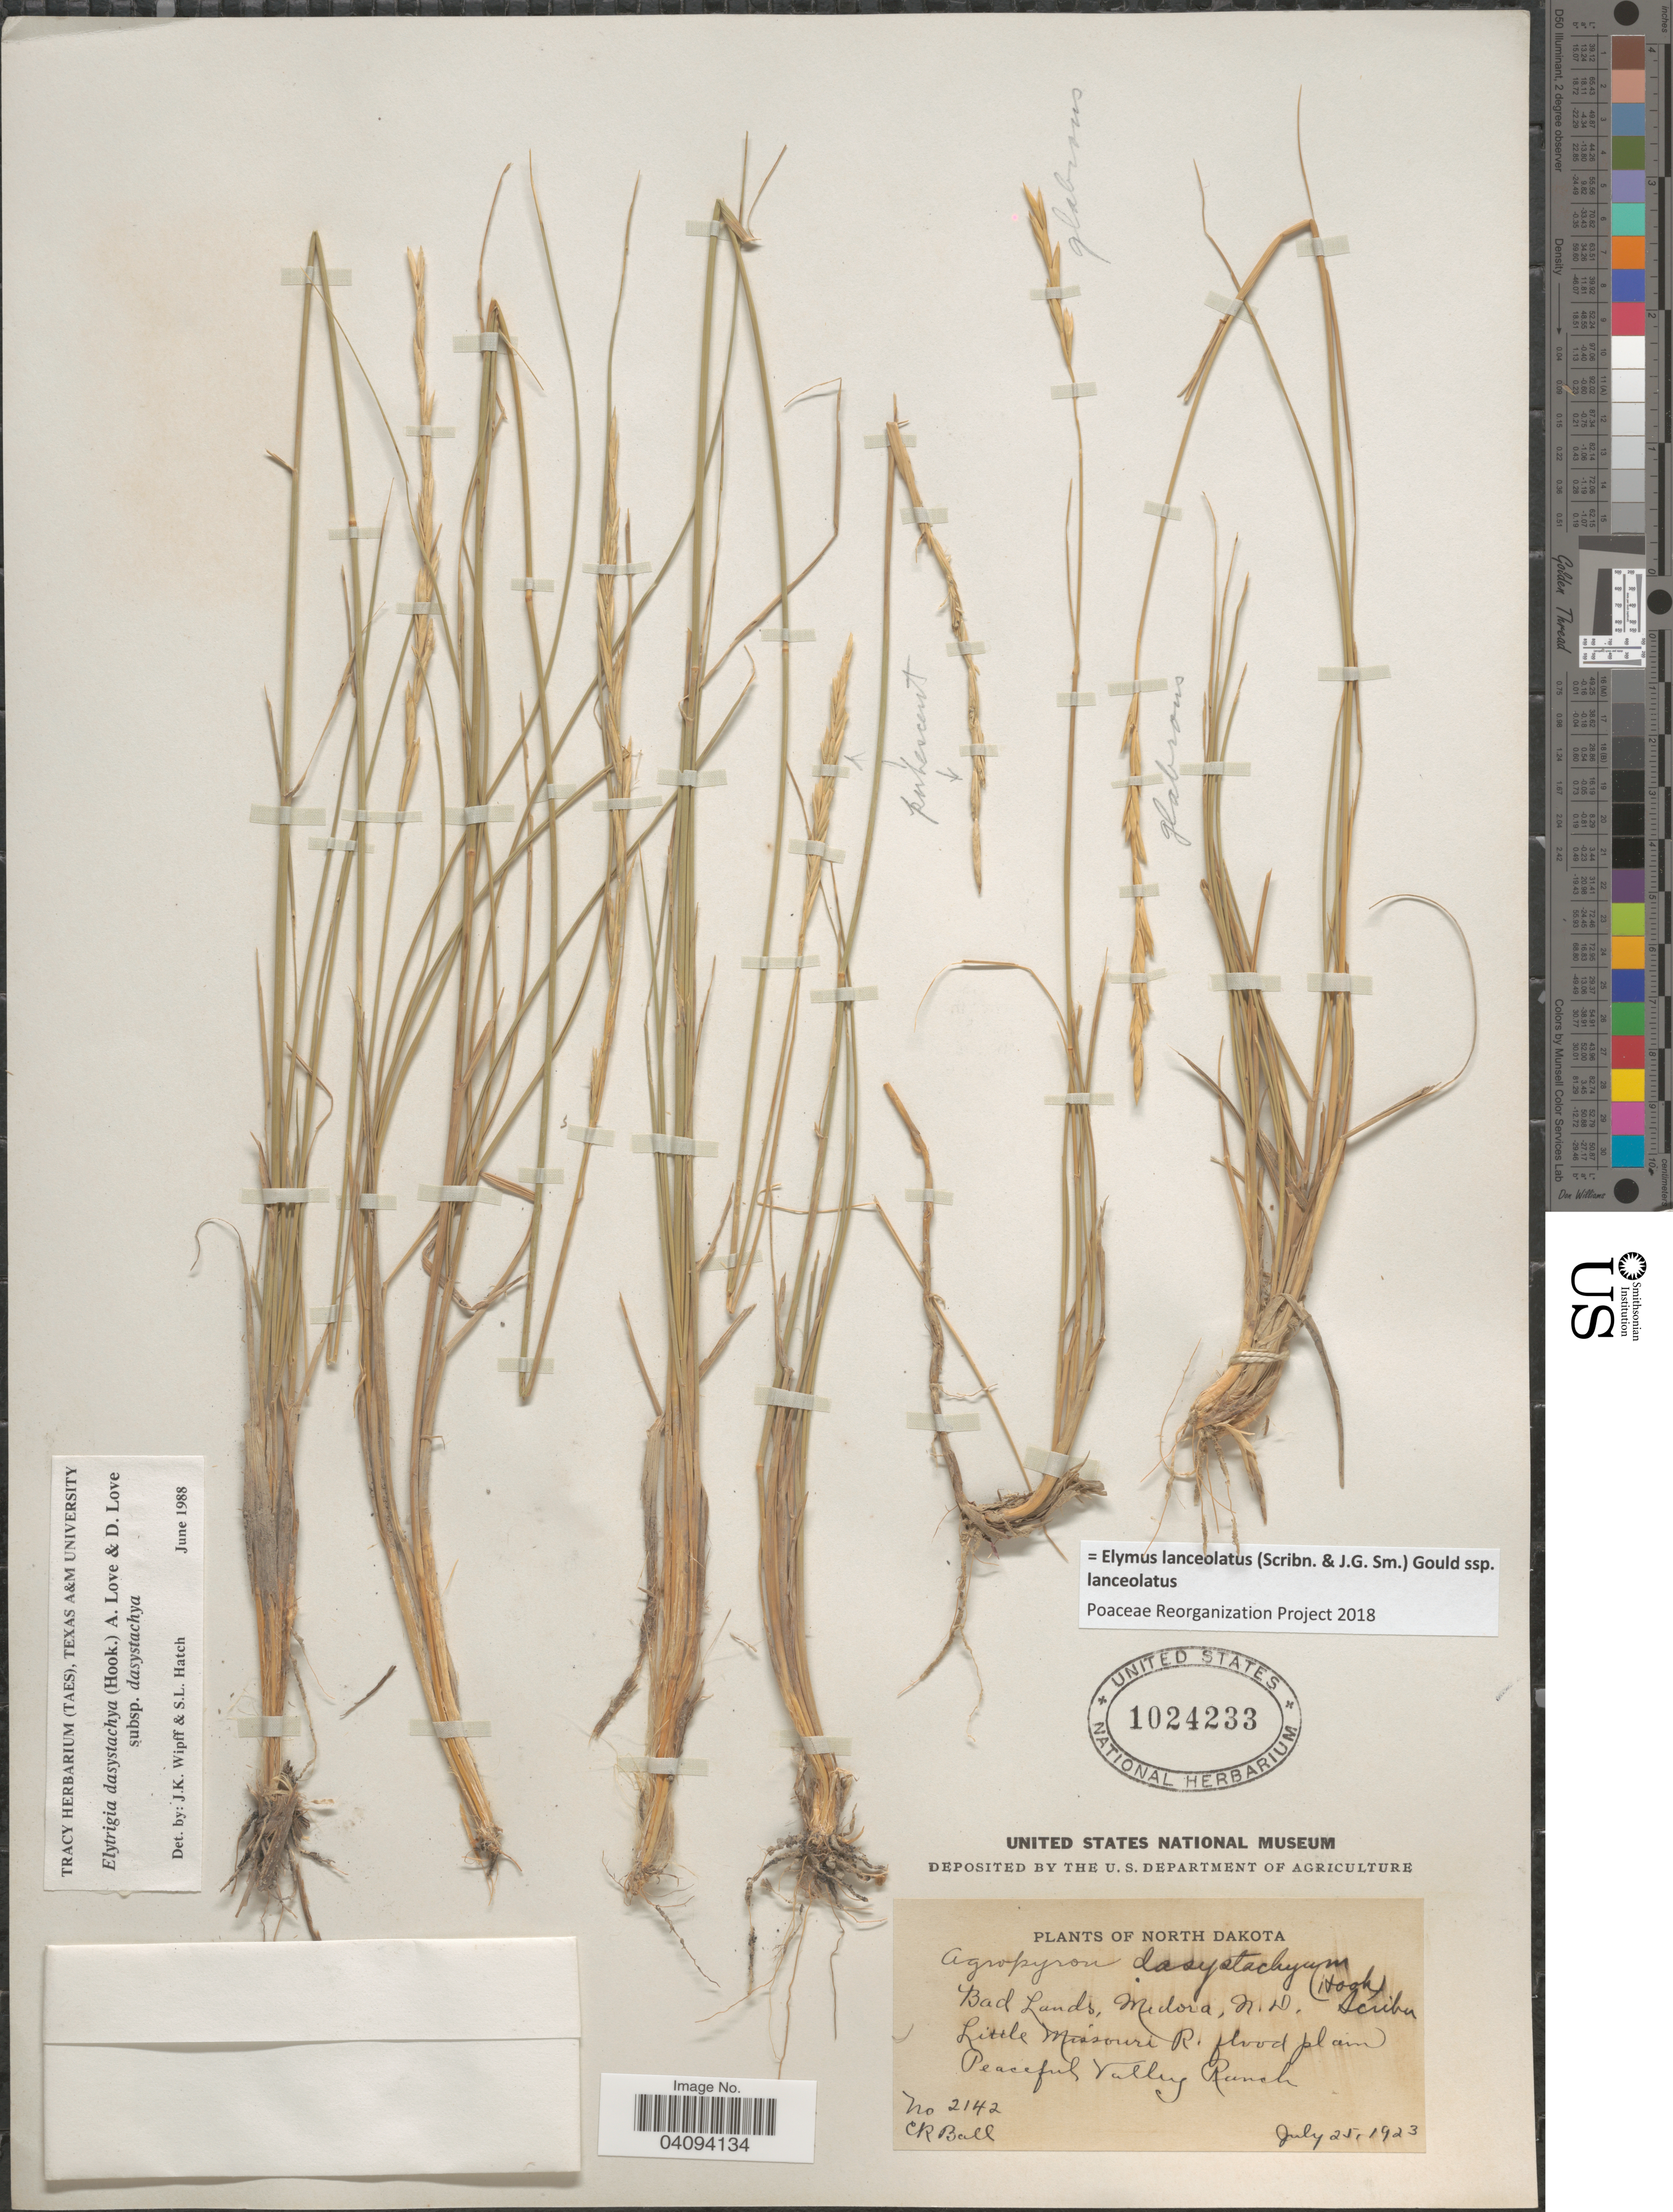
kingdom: Plantae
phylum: Tracheophyta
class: Liliopsida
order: Poales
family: Poaceae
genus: Elymus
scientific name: Elymus lanceolatus subsp. lanceolatus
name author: (Scribn. & J.G. Sm.) Gould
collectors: C. R. Ball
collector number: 2142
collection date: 1923-07-25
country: United States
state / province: North Dakota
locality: Bad Lands, Medora. Little Missouri R. flood plain Peaceful Valley Ranch.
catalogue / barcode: US 1024233